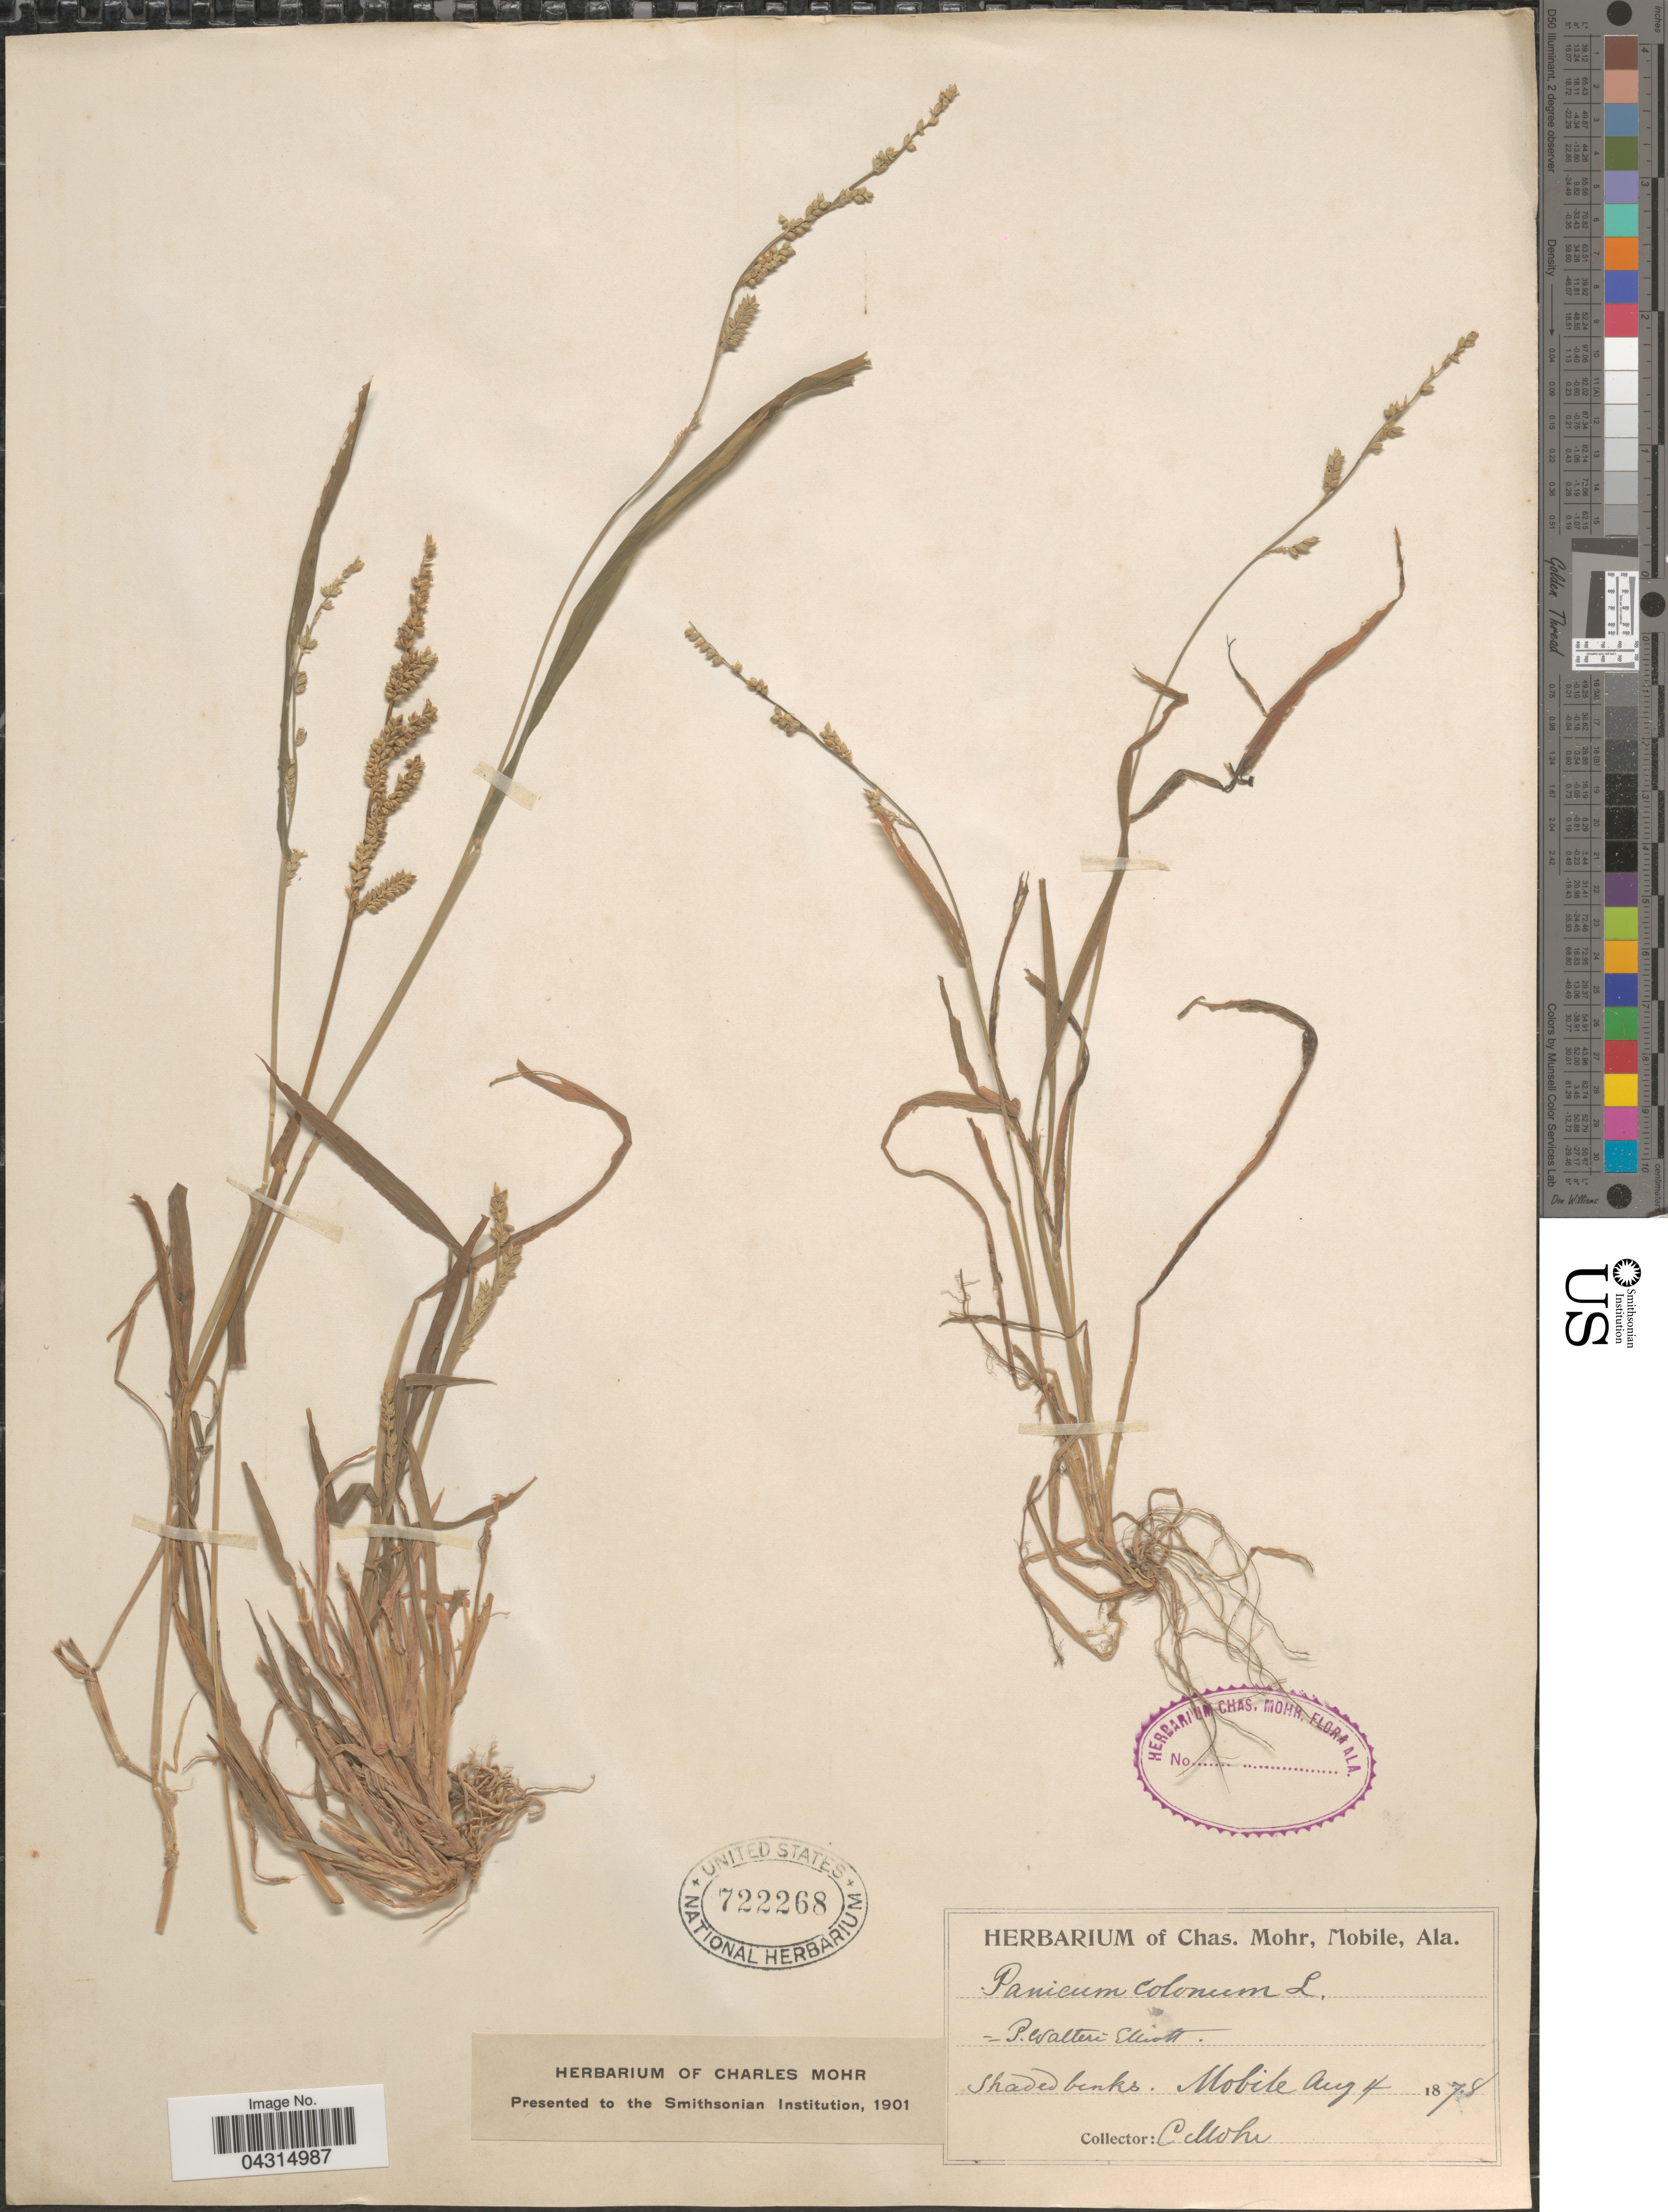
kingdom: Plantae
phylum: Tracheophyta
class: Liliopsida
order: Poales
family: Poaceae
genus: Echinochloa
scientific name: Echinochloa colona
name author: (L.) Link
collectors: Mohr, C. T. (herbarium)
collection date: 1878-08-04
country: United States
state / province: Alabama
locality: Mobile.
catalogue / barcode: US 722268